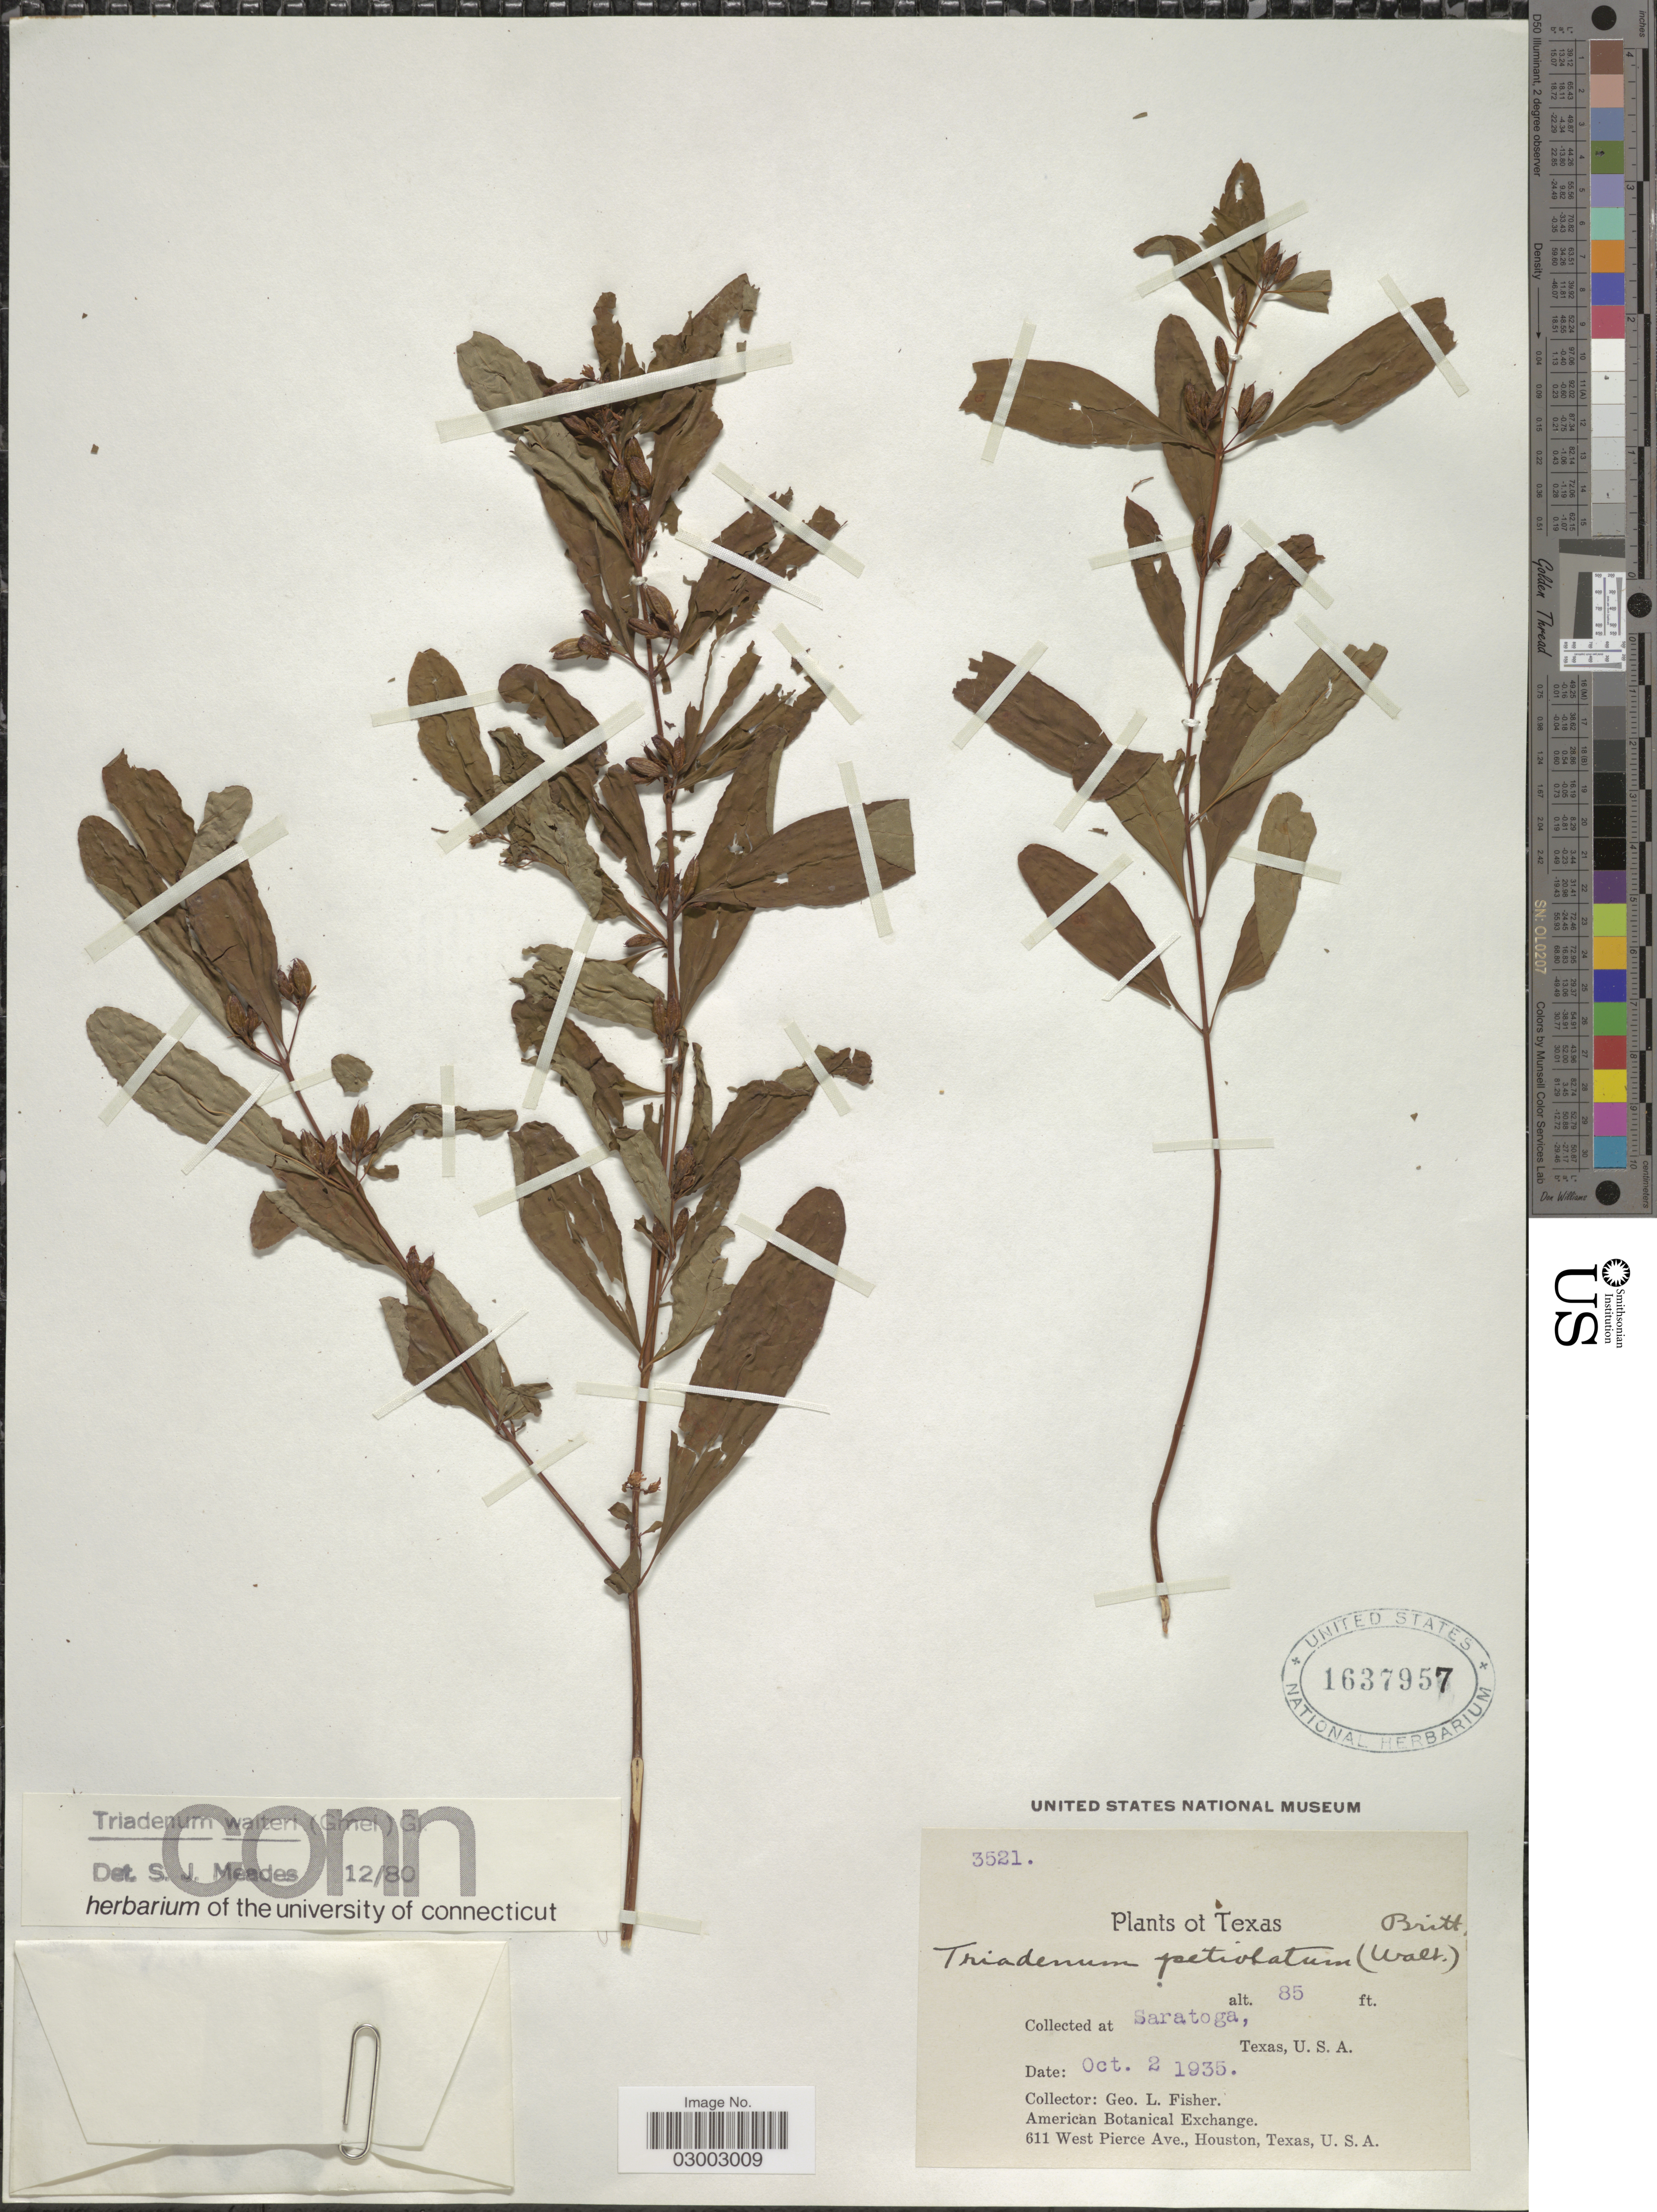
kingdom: Plantae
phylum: Tracheophyta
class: Magnoliopsida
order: Malpighiales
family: Hypericaceae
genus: Hypericum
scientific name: Hypericum walteri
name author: J.F. Gmel.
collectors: G. L. Fisher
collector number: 3521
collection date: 1935-10-02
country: United States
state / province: Texas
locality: Saratoga, U.S.A.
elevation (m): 26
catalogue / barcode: US 1637957